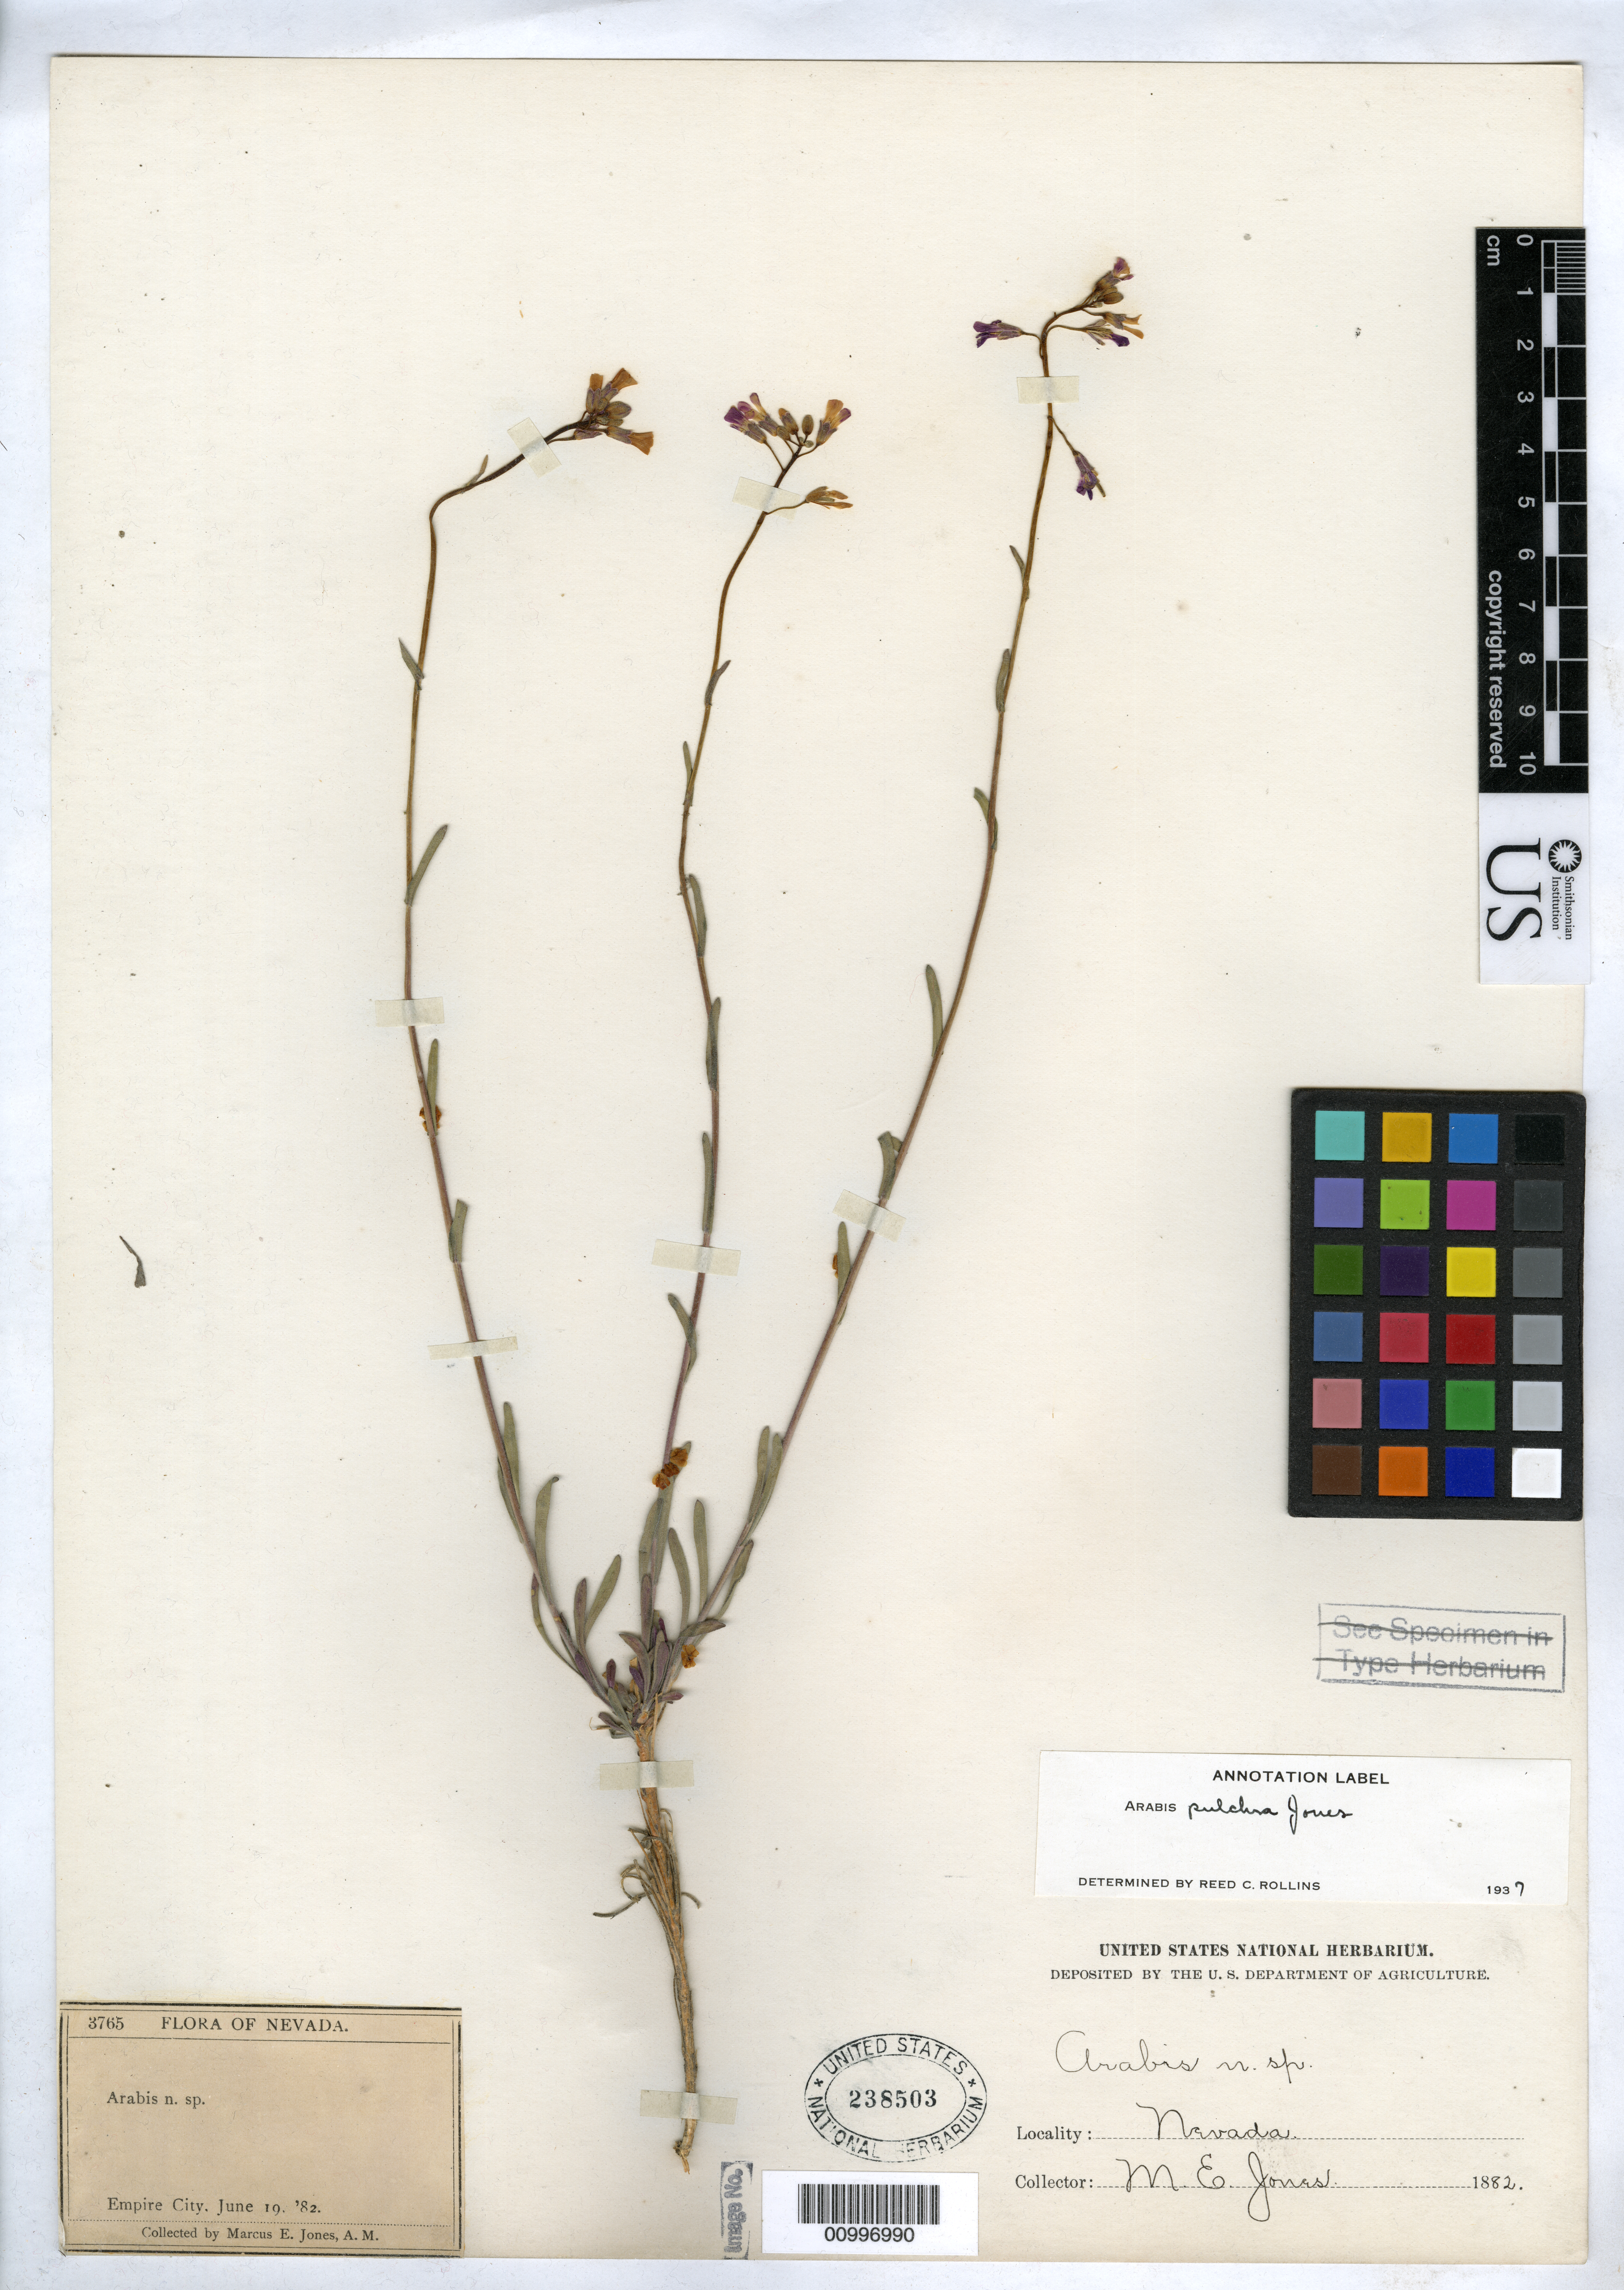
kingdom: Plantae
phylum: Tracheophyta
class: Magnoliopsida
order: Brassicales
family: Brassicaceae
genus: Arabis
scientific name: Arabis pulchra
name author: M.E. Jones ex S. Watson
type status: Isolectotype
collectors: M. E. Jones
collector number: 3765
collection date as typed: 19 Jun 1882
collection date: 1882-06-19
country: United States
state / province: Nevada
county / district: Carson City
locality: Empire City.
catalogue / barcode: US 238503